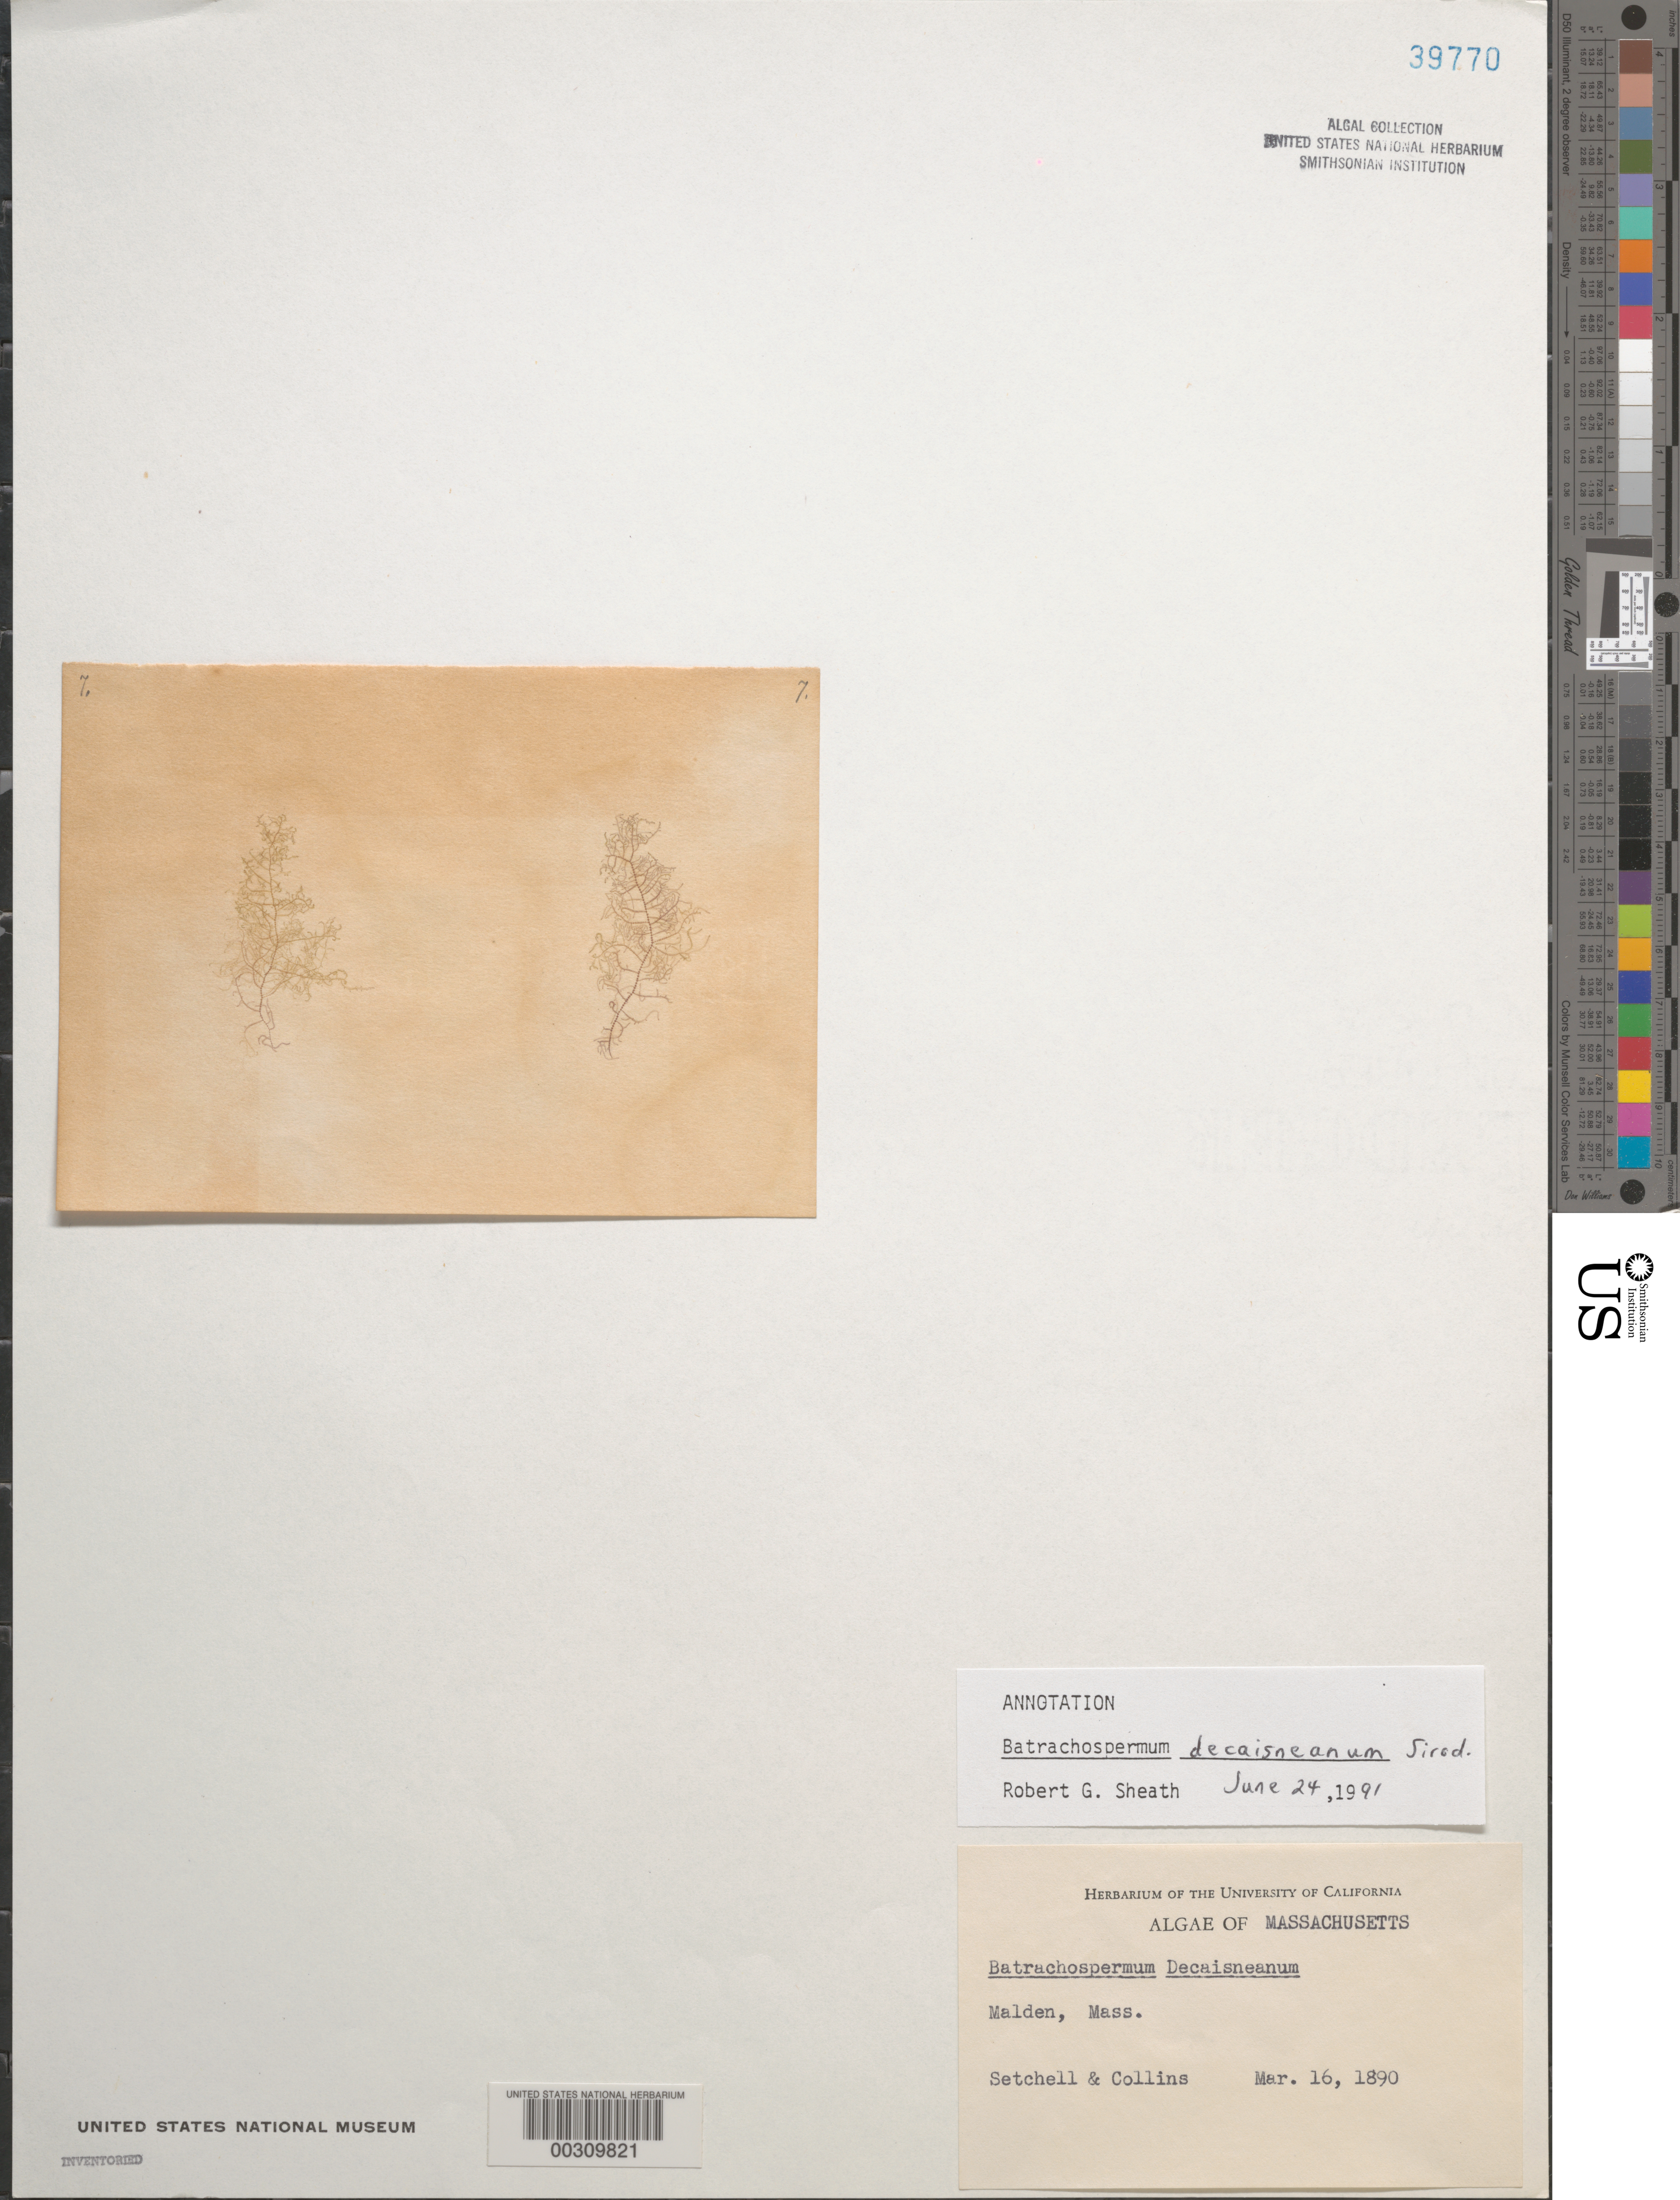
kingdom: Plantae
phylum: Rhodophyta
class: Florideophyceae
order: Batrachospermales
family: Batrachospermaceae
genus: Batrachospermum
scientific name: Batrachospermum gelatinosum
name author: (L.) DC.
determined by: Algae name updating Project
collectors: W. Setchell & F. Collins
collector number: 7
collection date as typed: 16 Mar 1890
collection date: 1890-03-16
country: United States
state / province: Massachusetts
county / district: Middlesex County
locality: Malden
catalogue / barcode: US 39770